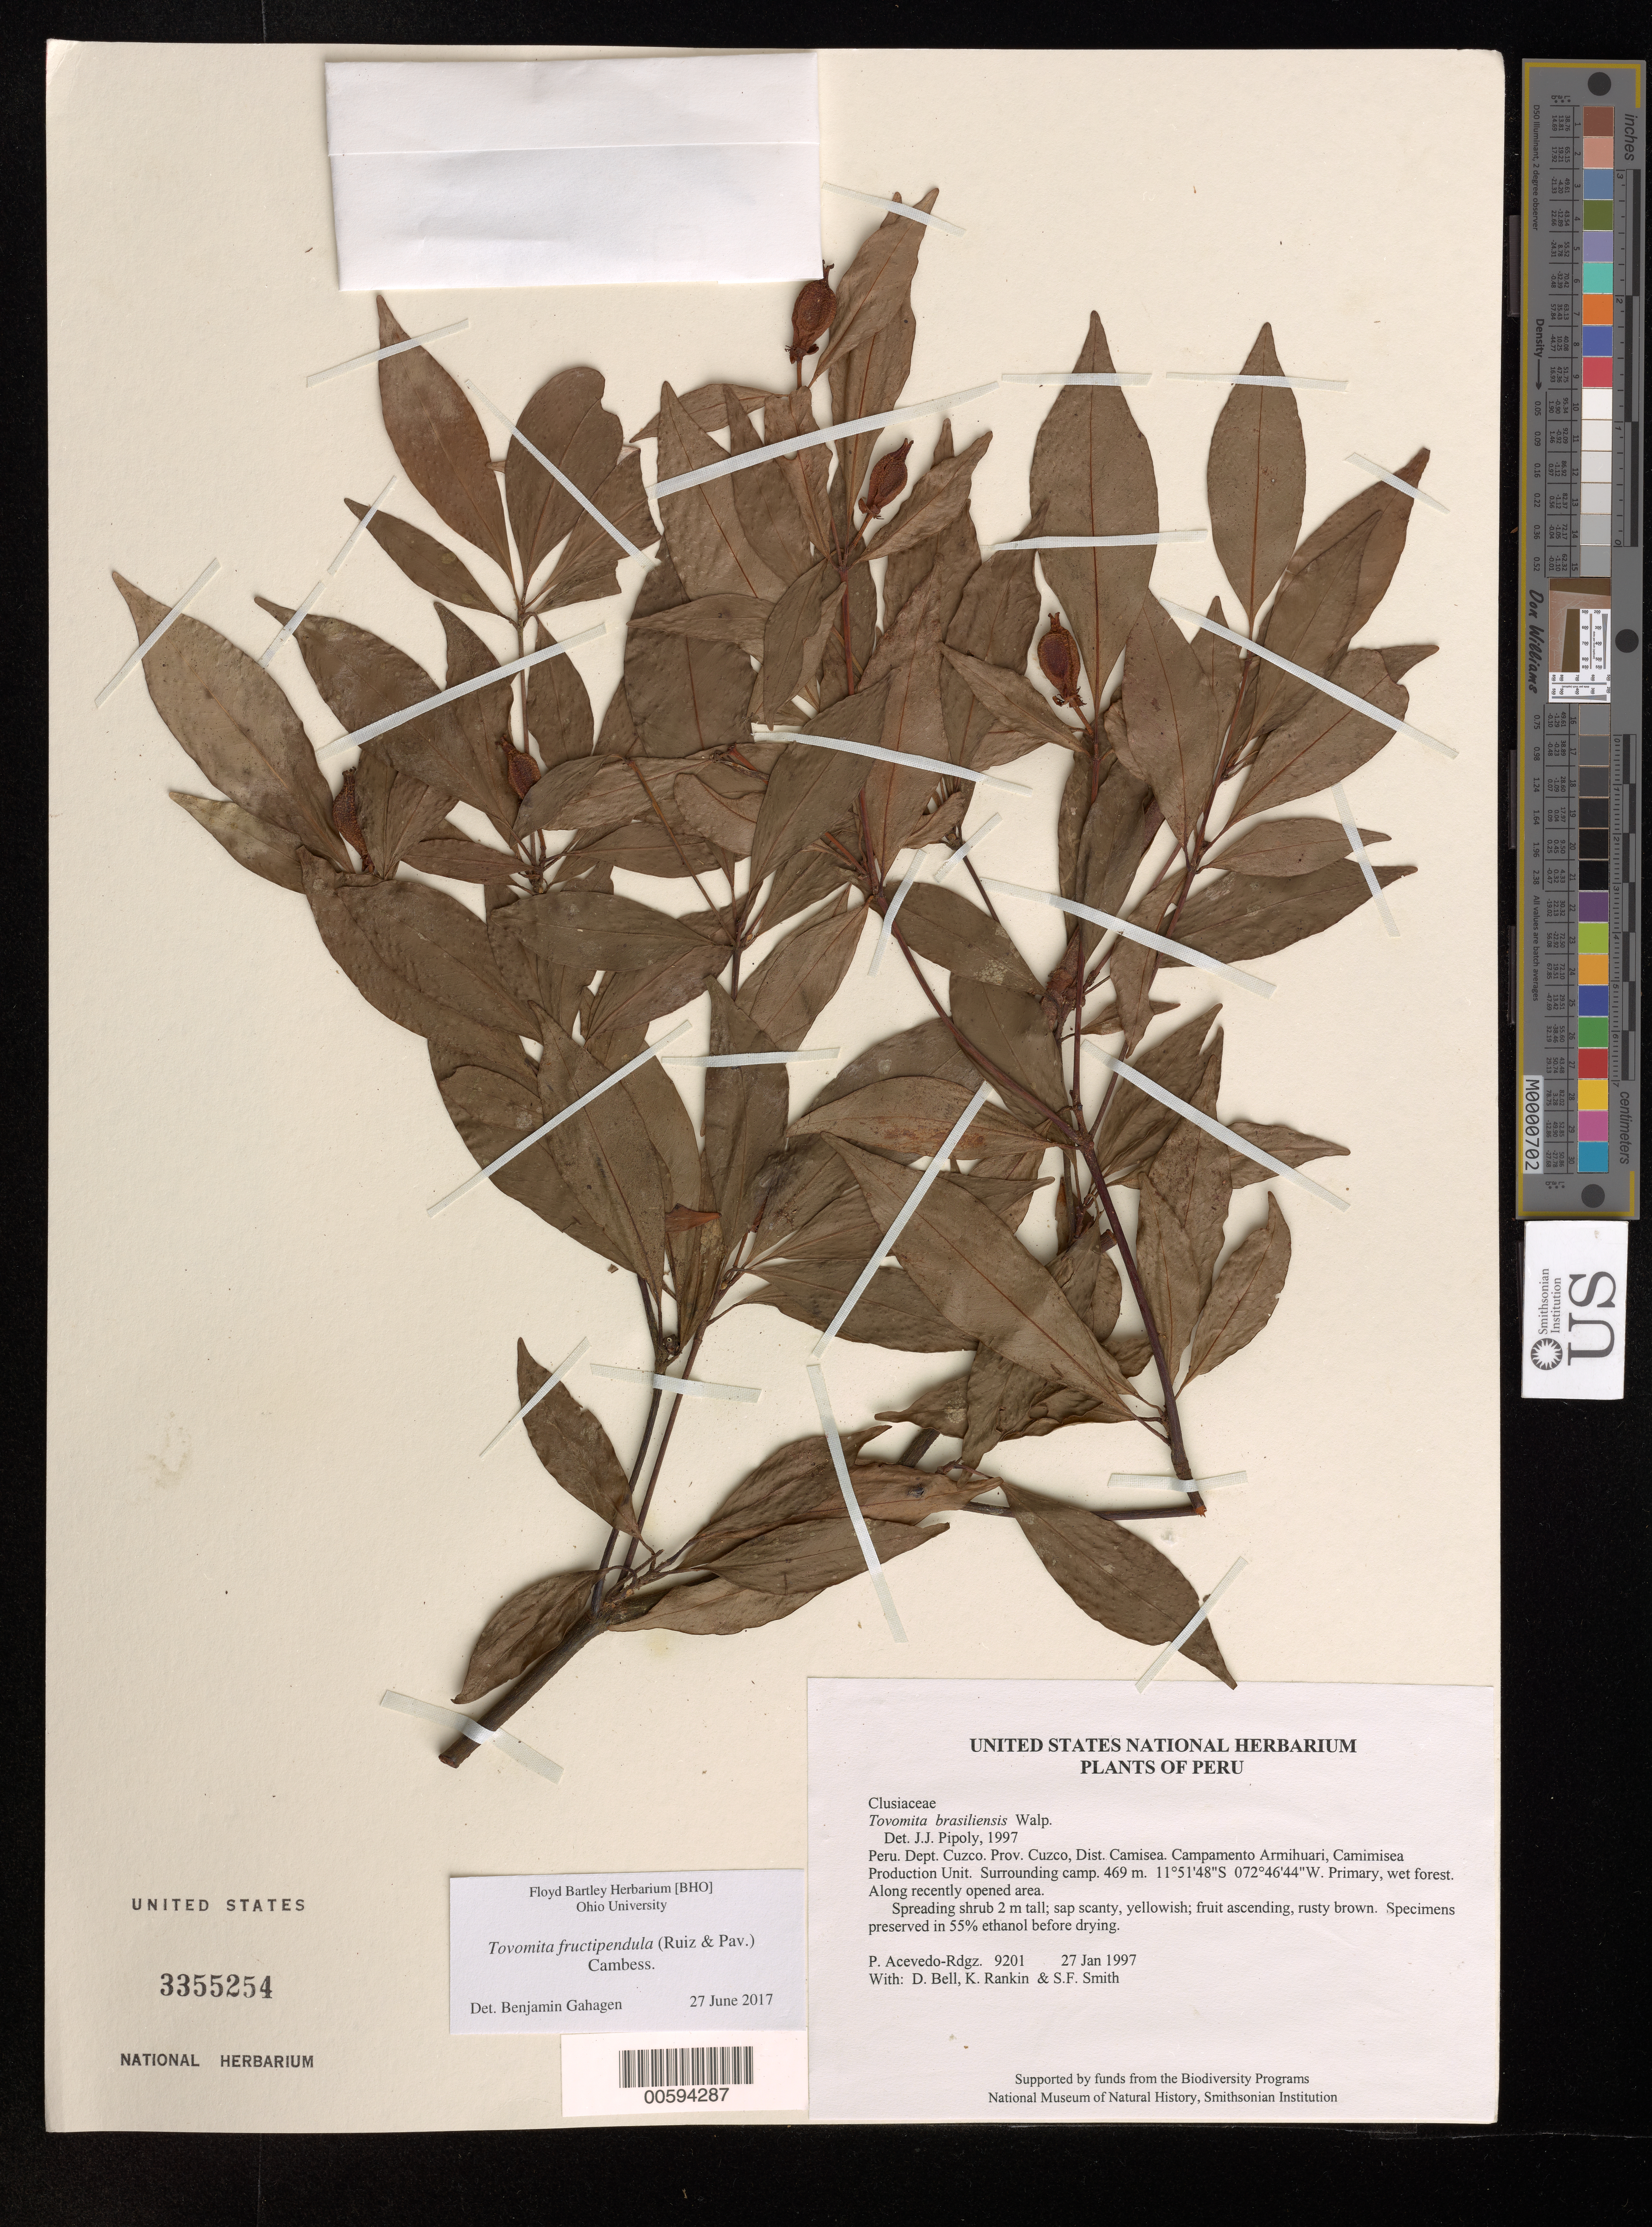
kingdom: Plantae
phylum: Tracheophyta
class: Magnoliopsida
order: Malpighiales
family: Clusiaceae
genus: Tovomita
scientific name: Tovomita fructipendula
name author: (Ruiz & Pav.) Cambess.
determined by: Gahagen, Benjamin, (BHO), Ohio University (UNITED STATES)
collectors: P. Acevedo-Rodr., D. A. Bell, K. B. Rankin & S.F. Smith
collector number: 9201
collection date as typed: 27 Jan 1997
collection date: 1997-01-27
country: Peru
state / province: Cusco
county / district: Cusco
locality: Districto Camisea, Campamento Armihuari, Camimisea Production Unit. Surrounding camp.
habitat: Primary, wet forest. Along recently opened area.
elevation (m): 469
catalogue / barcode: US 3355254